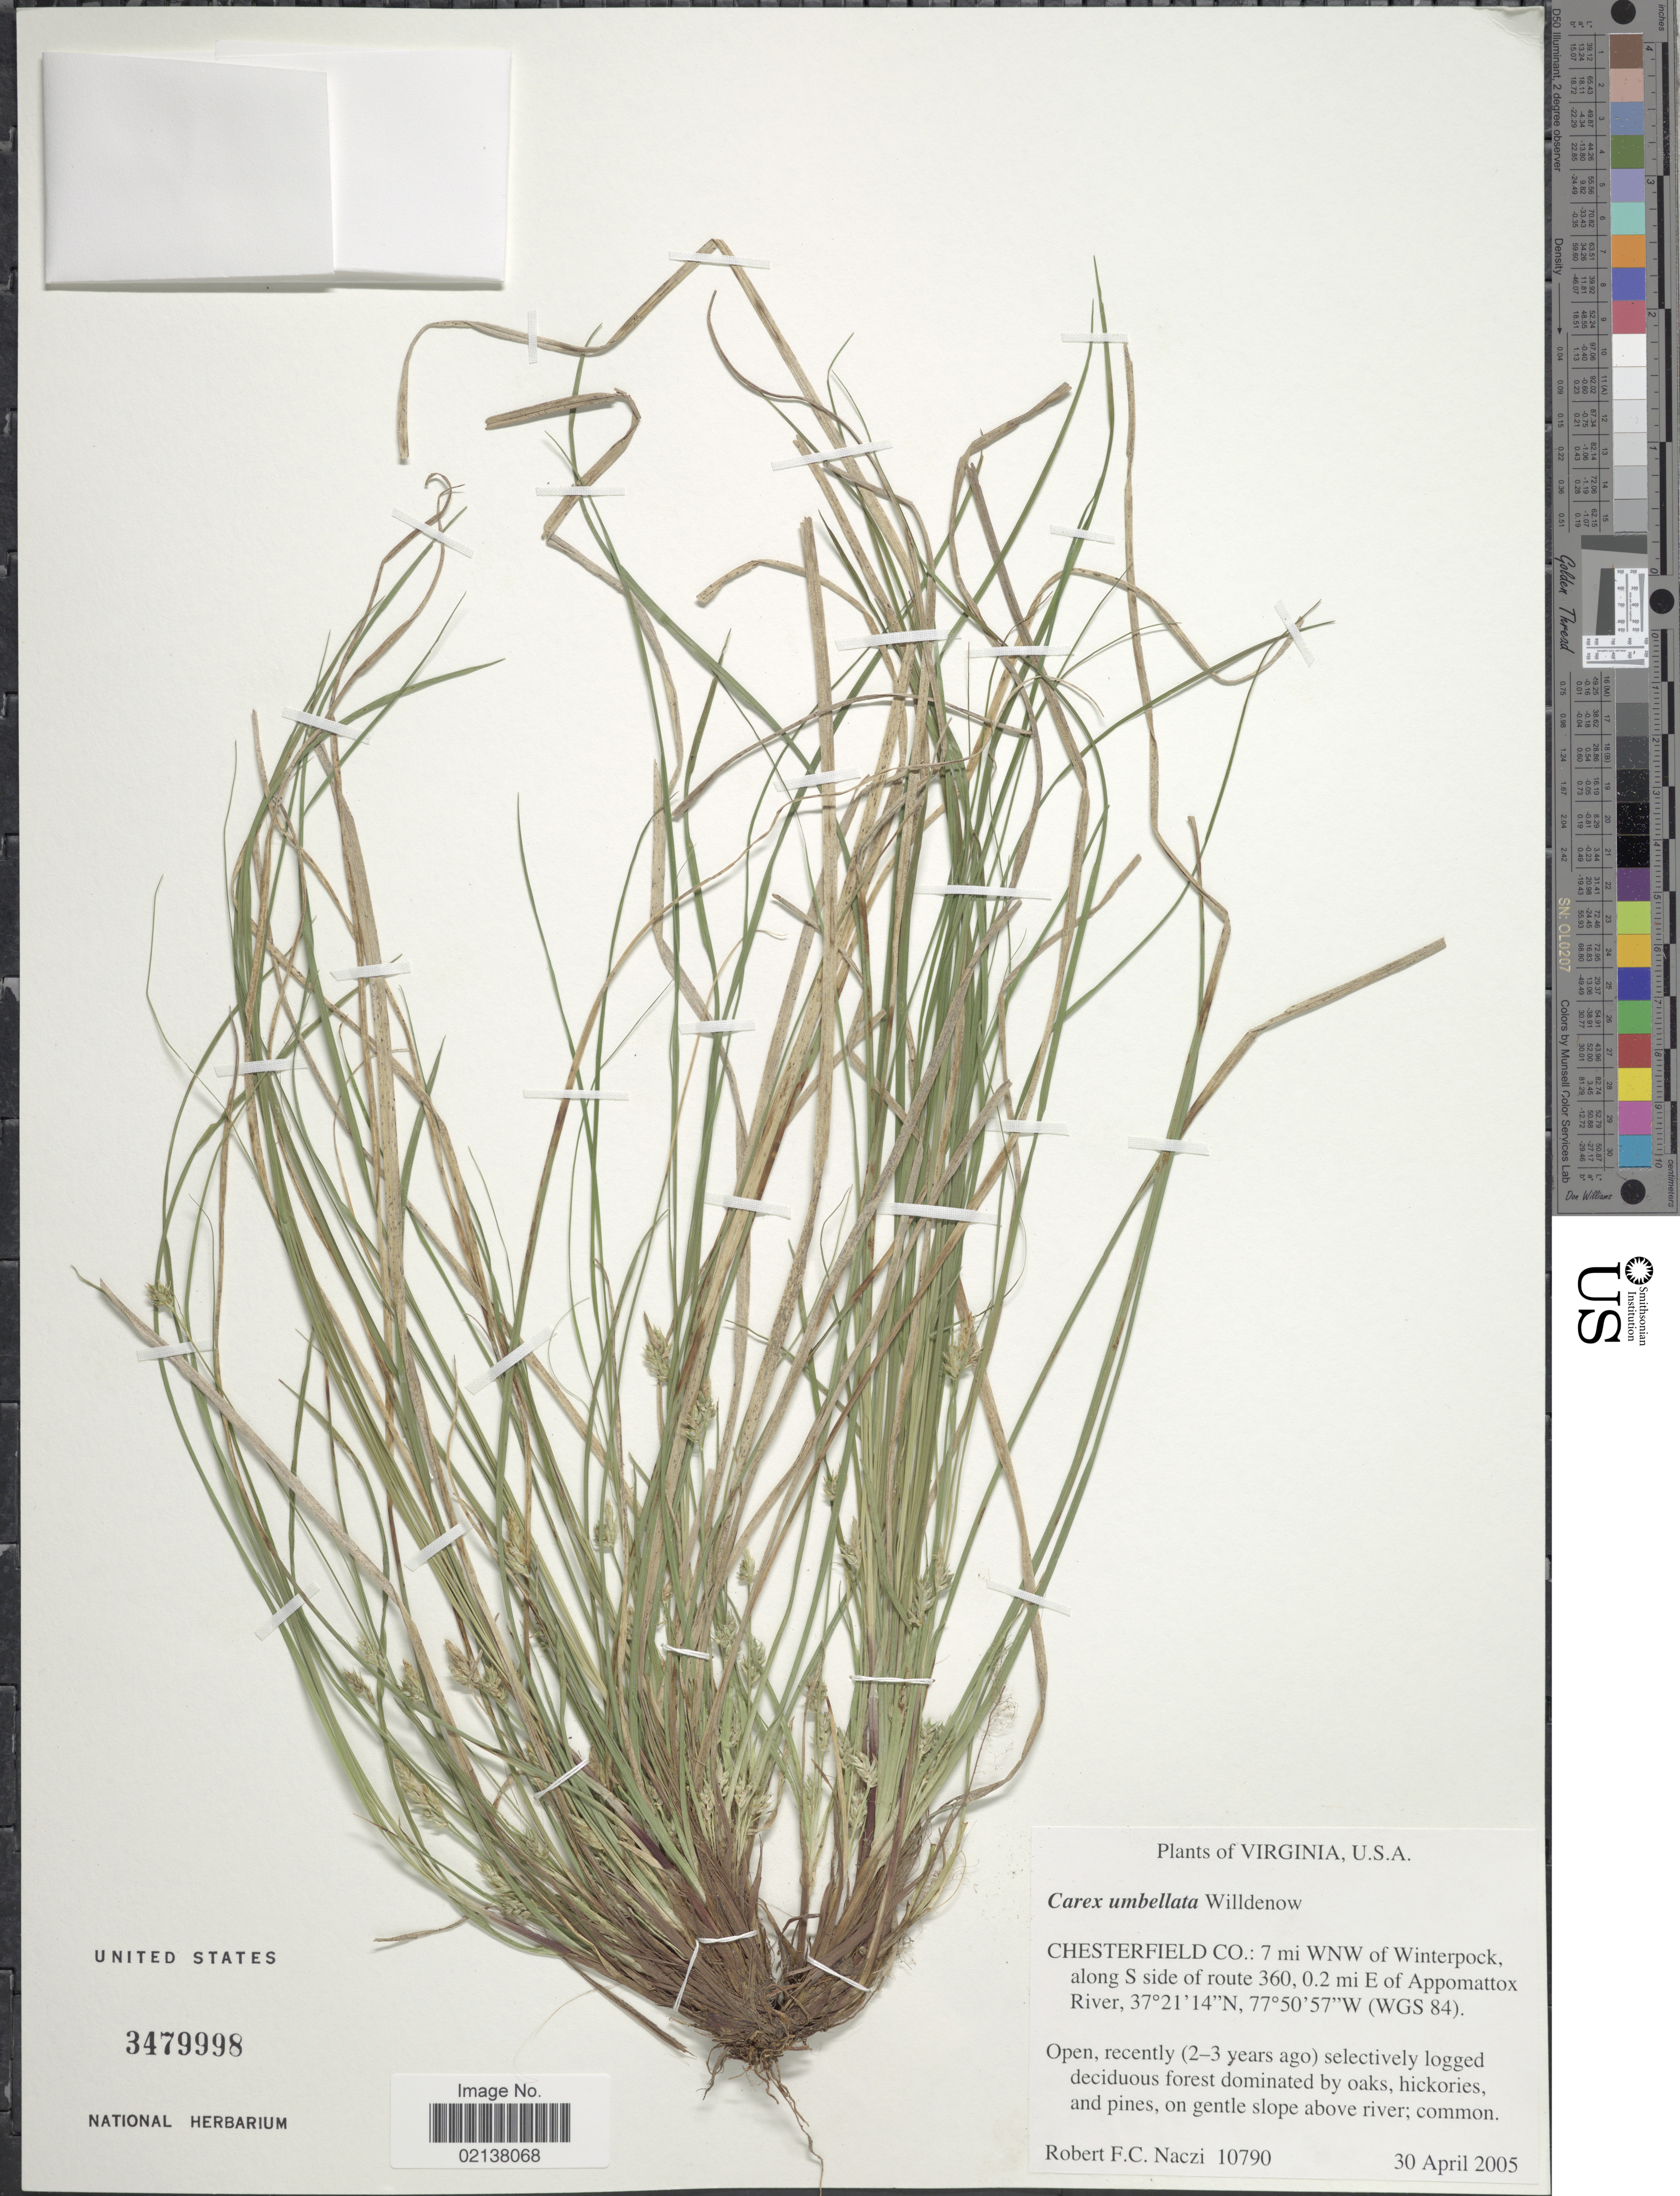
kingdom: Plantae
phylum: Tracheophyta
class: Liliopsida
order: Poales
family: Cyperaceae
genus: Carex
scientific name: Carex umbellata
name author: Schkuhr ex Willd.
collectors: R. F. C. Naczi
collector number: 10790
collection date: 2005-04-30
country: United States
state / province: Virginia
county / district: Chesterfield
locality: Virginia, U.S.A. Chesterfield Co.: 7 mi WNW of Winterpock along S side of route 360, 0,2 mi E of Appomattox River.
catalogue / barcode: US 3479998